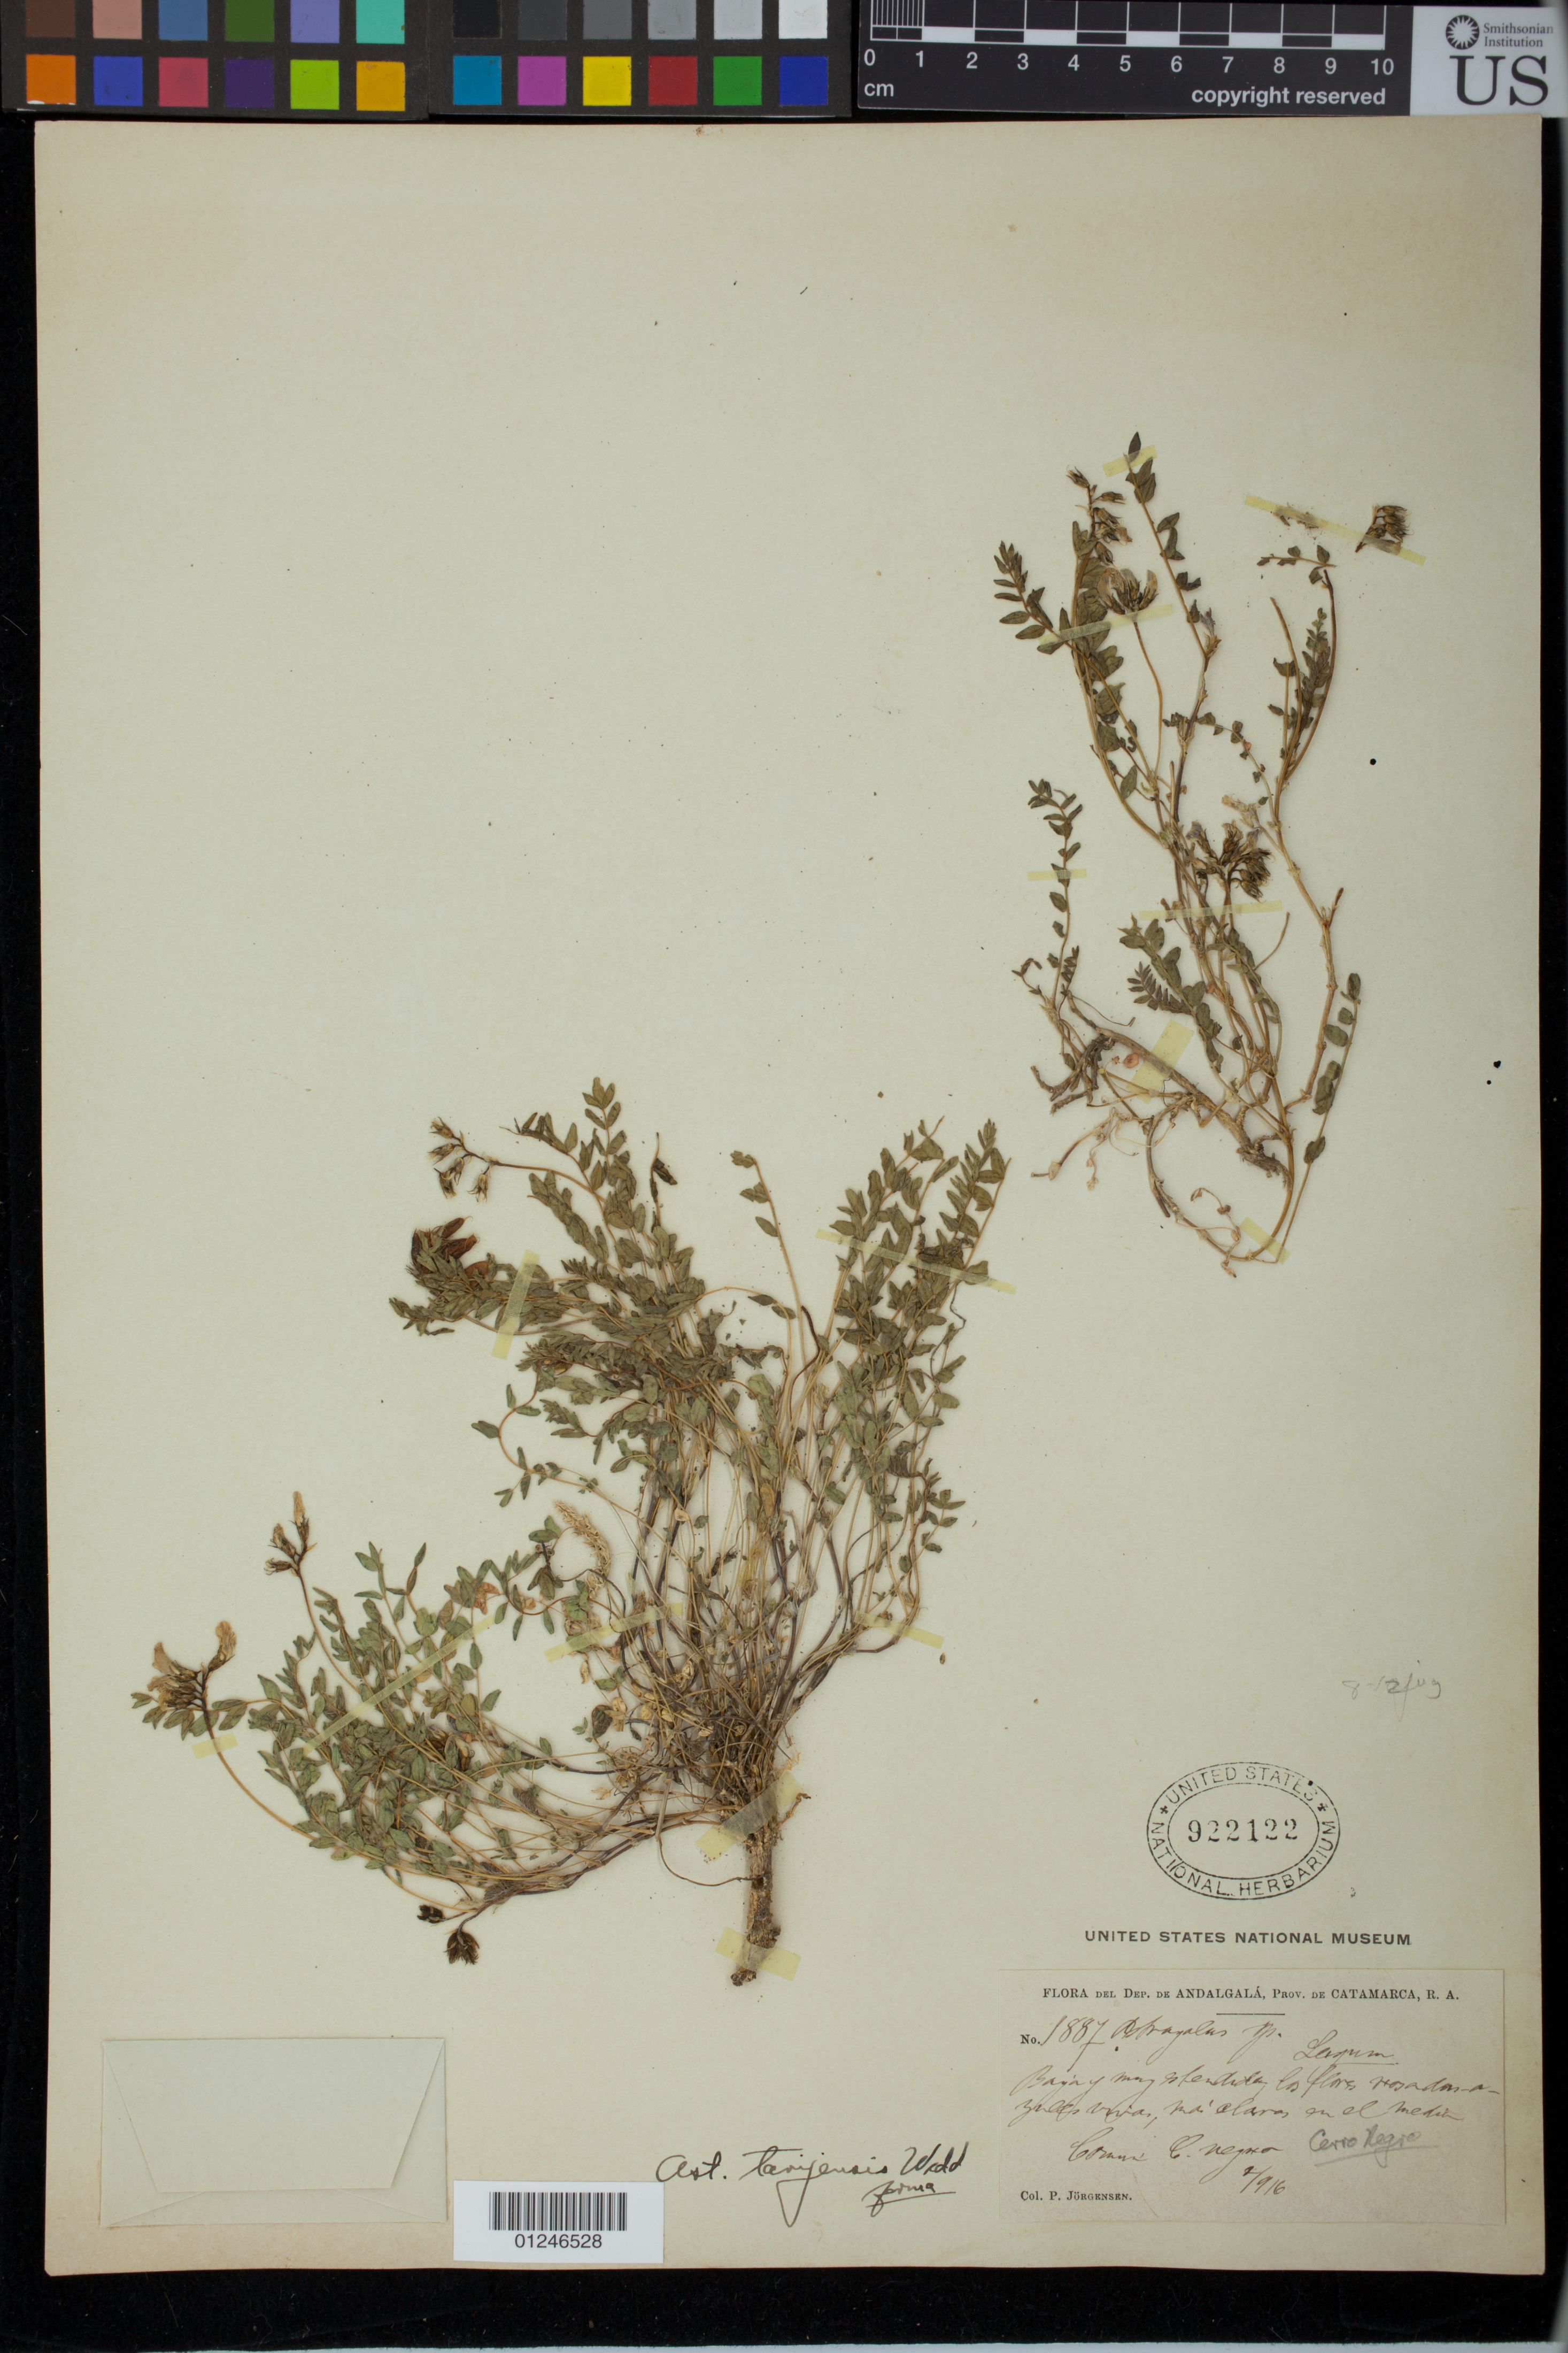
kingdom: Plantae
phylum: Tracheophyta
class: Magnoliopsida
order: Fabales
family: Fabaceae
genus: Astragalus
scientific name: Astragalus tarijensis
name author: Wedd.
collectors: P. Jörgensen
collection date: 1906-02-09 or 1906-09-02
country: Peru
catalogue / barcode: US 922122